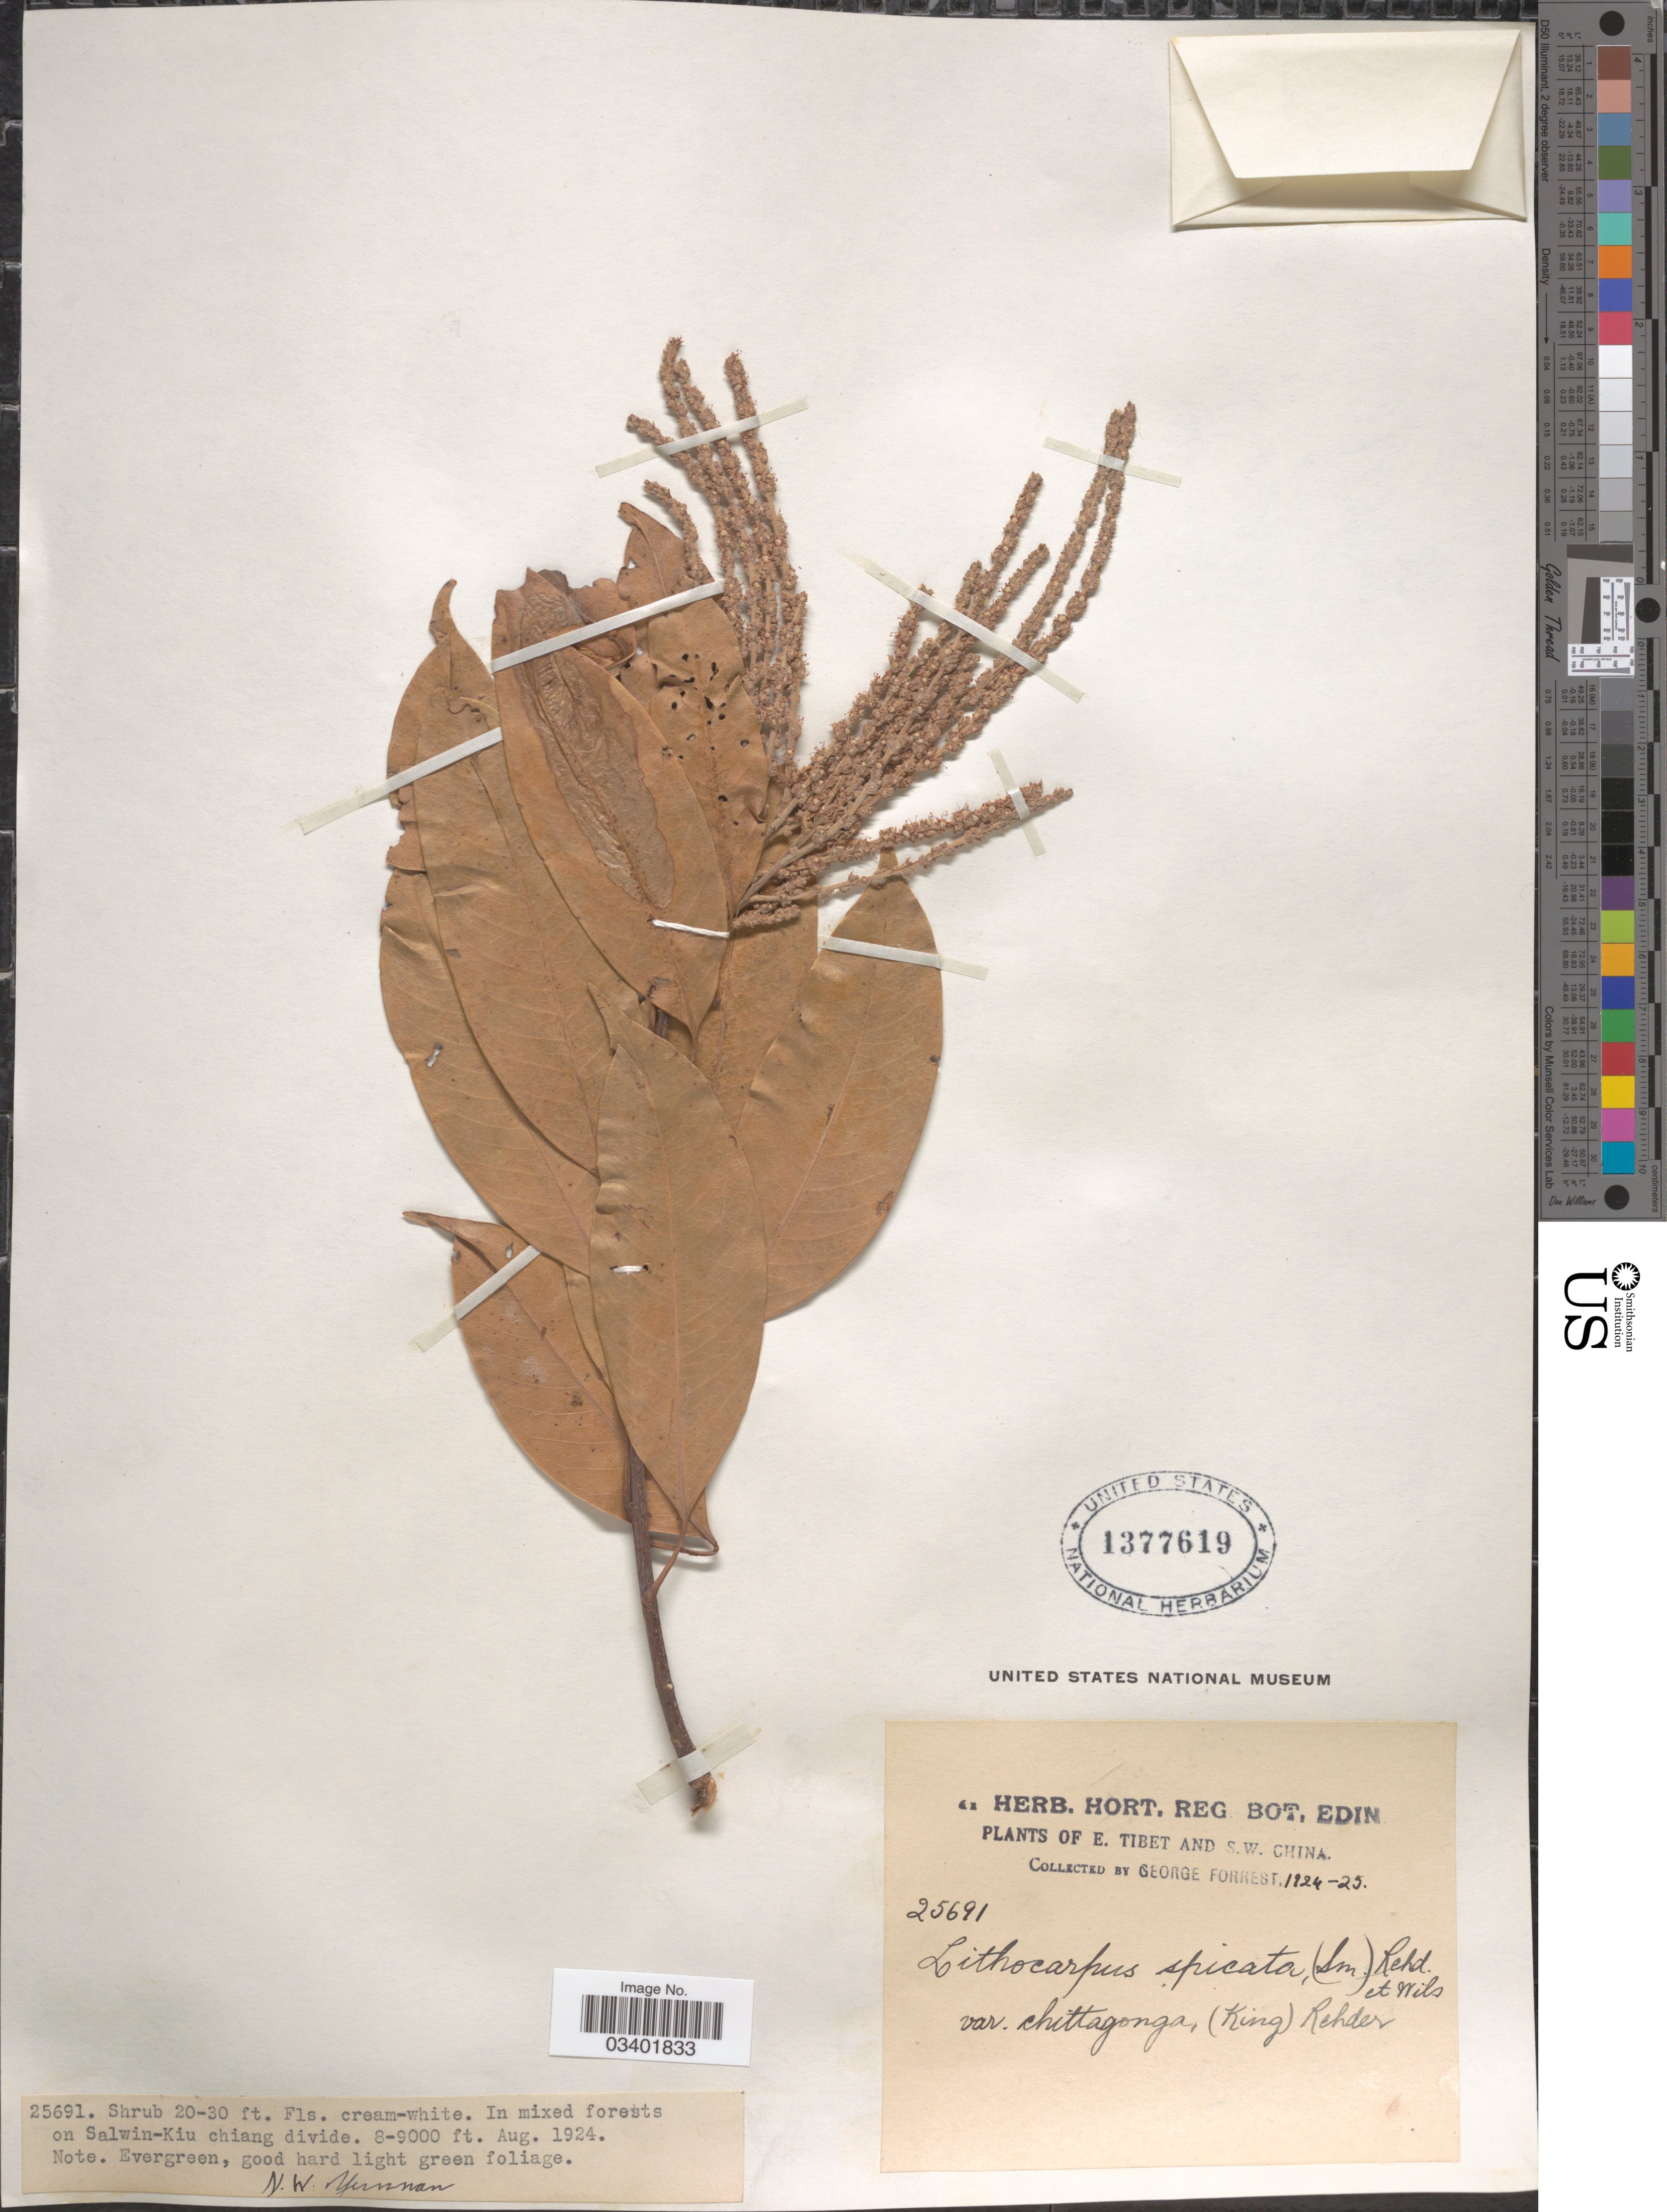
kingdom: Plantae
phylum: Tracheophyta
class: Magnoliopsida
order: Fagales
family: Fagaceae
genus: Lithocarpus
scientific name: Lithocarpus elegans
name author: (Blume) Hatus. ex Soepadmo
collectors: G. Forrest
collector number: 25691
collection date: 1924-08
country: China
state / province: Xizang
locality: E. Tibet and S.W. China. In mixed forests on Salwin-Kiu chiang divide.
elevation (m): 2438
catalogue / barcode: US 1377619